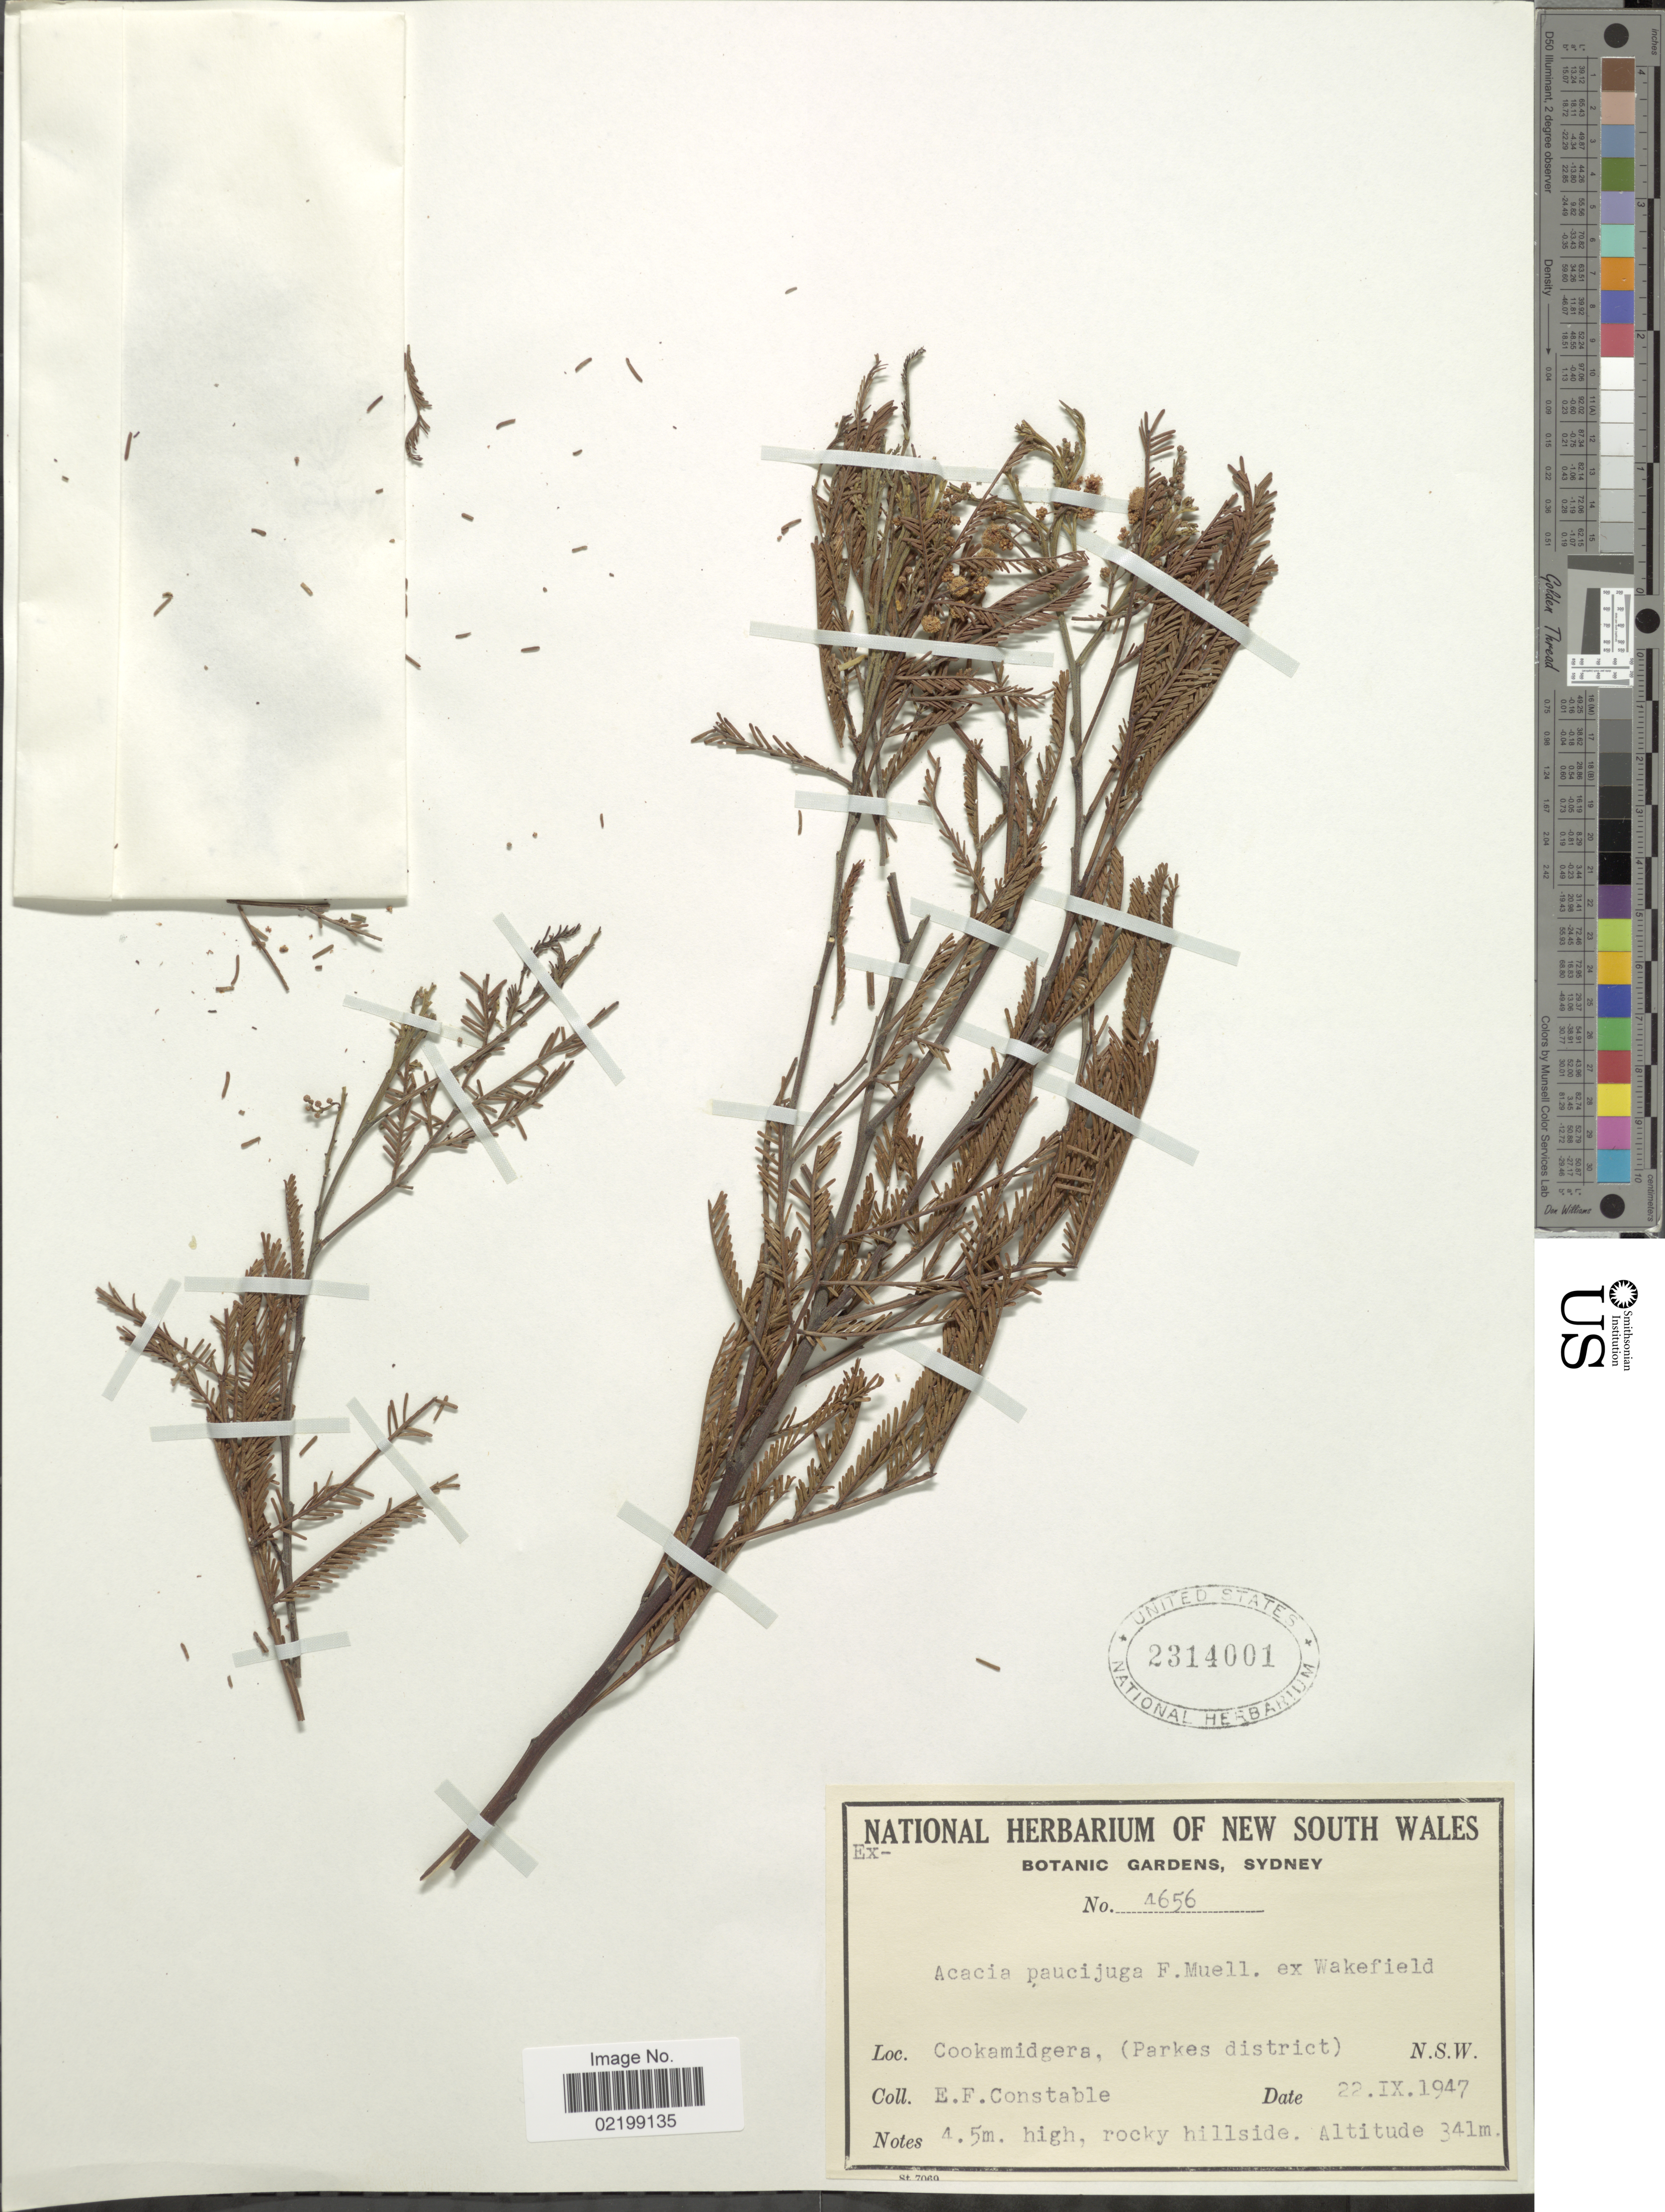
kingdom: Plantae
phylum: Tracheophyta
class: Magnoliopsida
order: Fabales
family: Fabaceae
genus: Acacia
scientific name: Acacia paucijuga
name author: N.A. Wakef.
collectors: E. F. Constable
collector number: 4656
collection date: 1947-09-22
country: Australia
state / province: New South Wales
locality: Cookamidgera, (Parkens district), high, rocky hillside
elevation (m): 341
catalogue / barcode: US 2314001